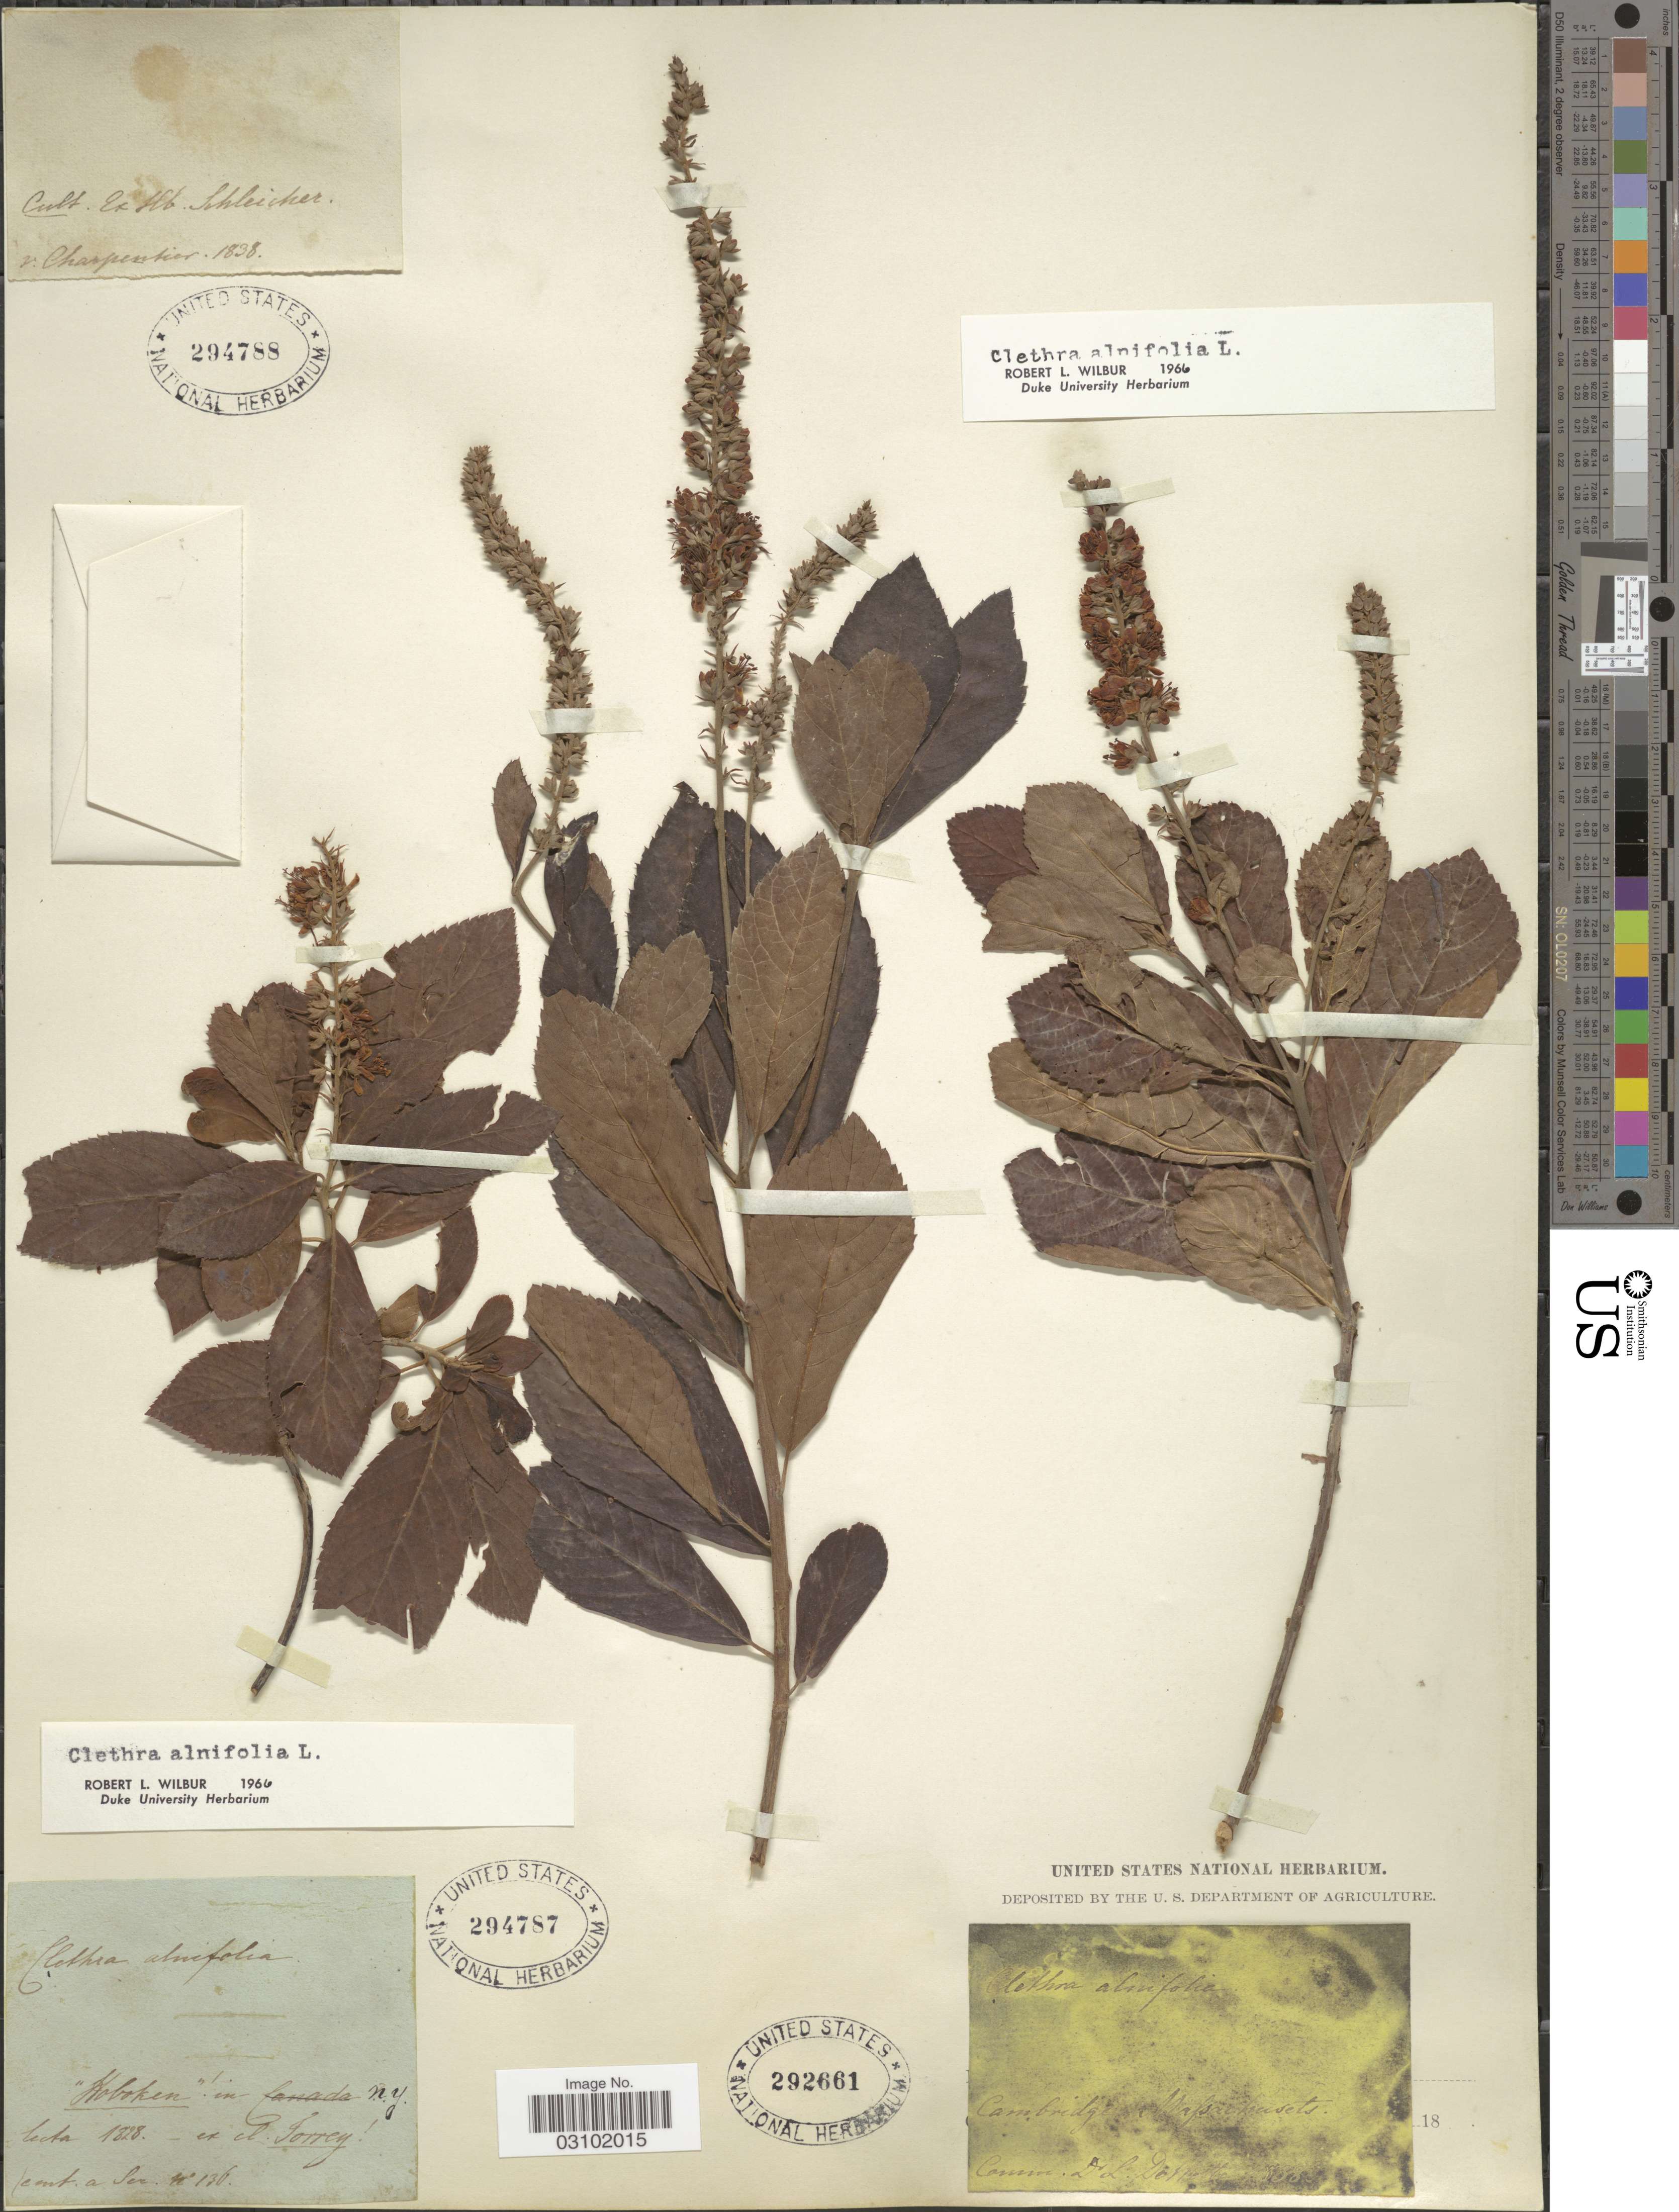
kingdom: Plantae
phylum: Tracheophyta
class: Magnoliopsida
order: Ericales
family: Clethraceae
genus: Clethra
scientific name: Clethra alnifolia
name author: L.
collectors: ex herb. Schleicher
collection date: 1838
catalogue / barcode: US 294788-3